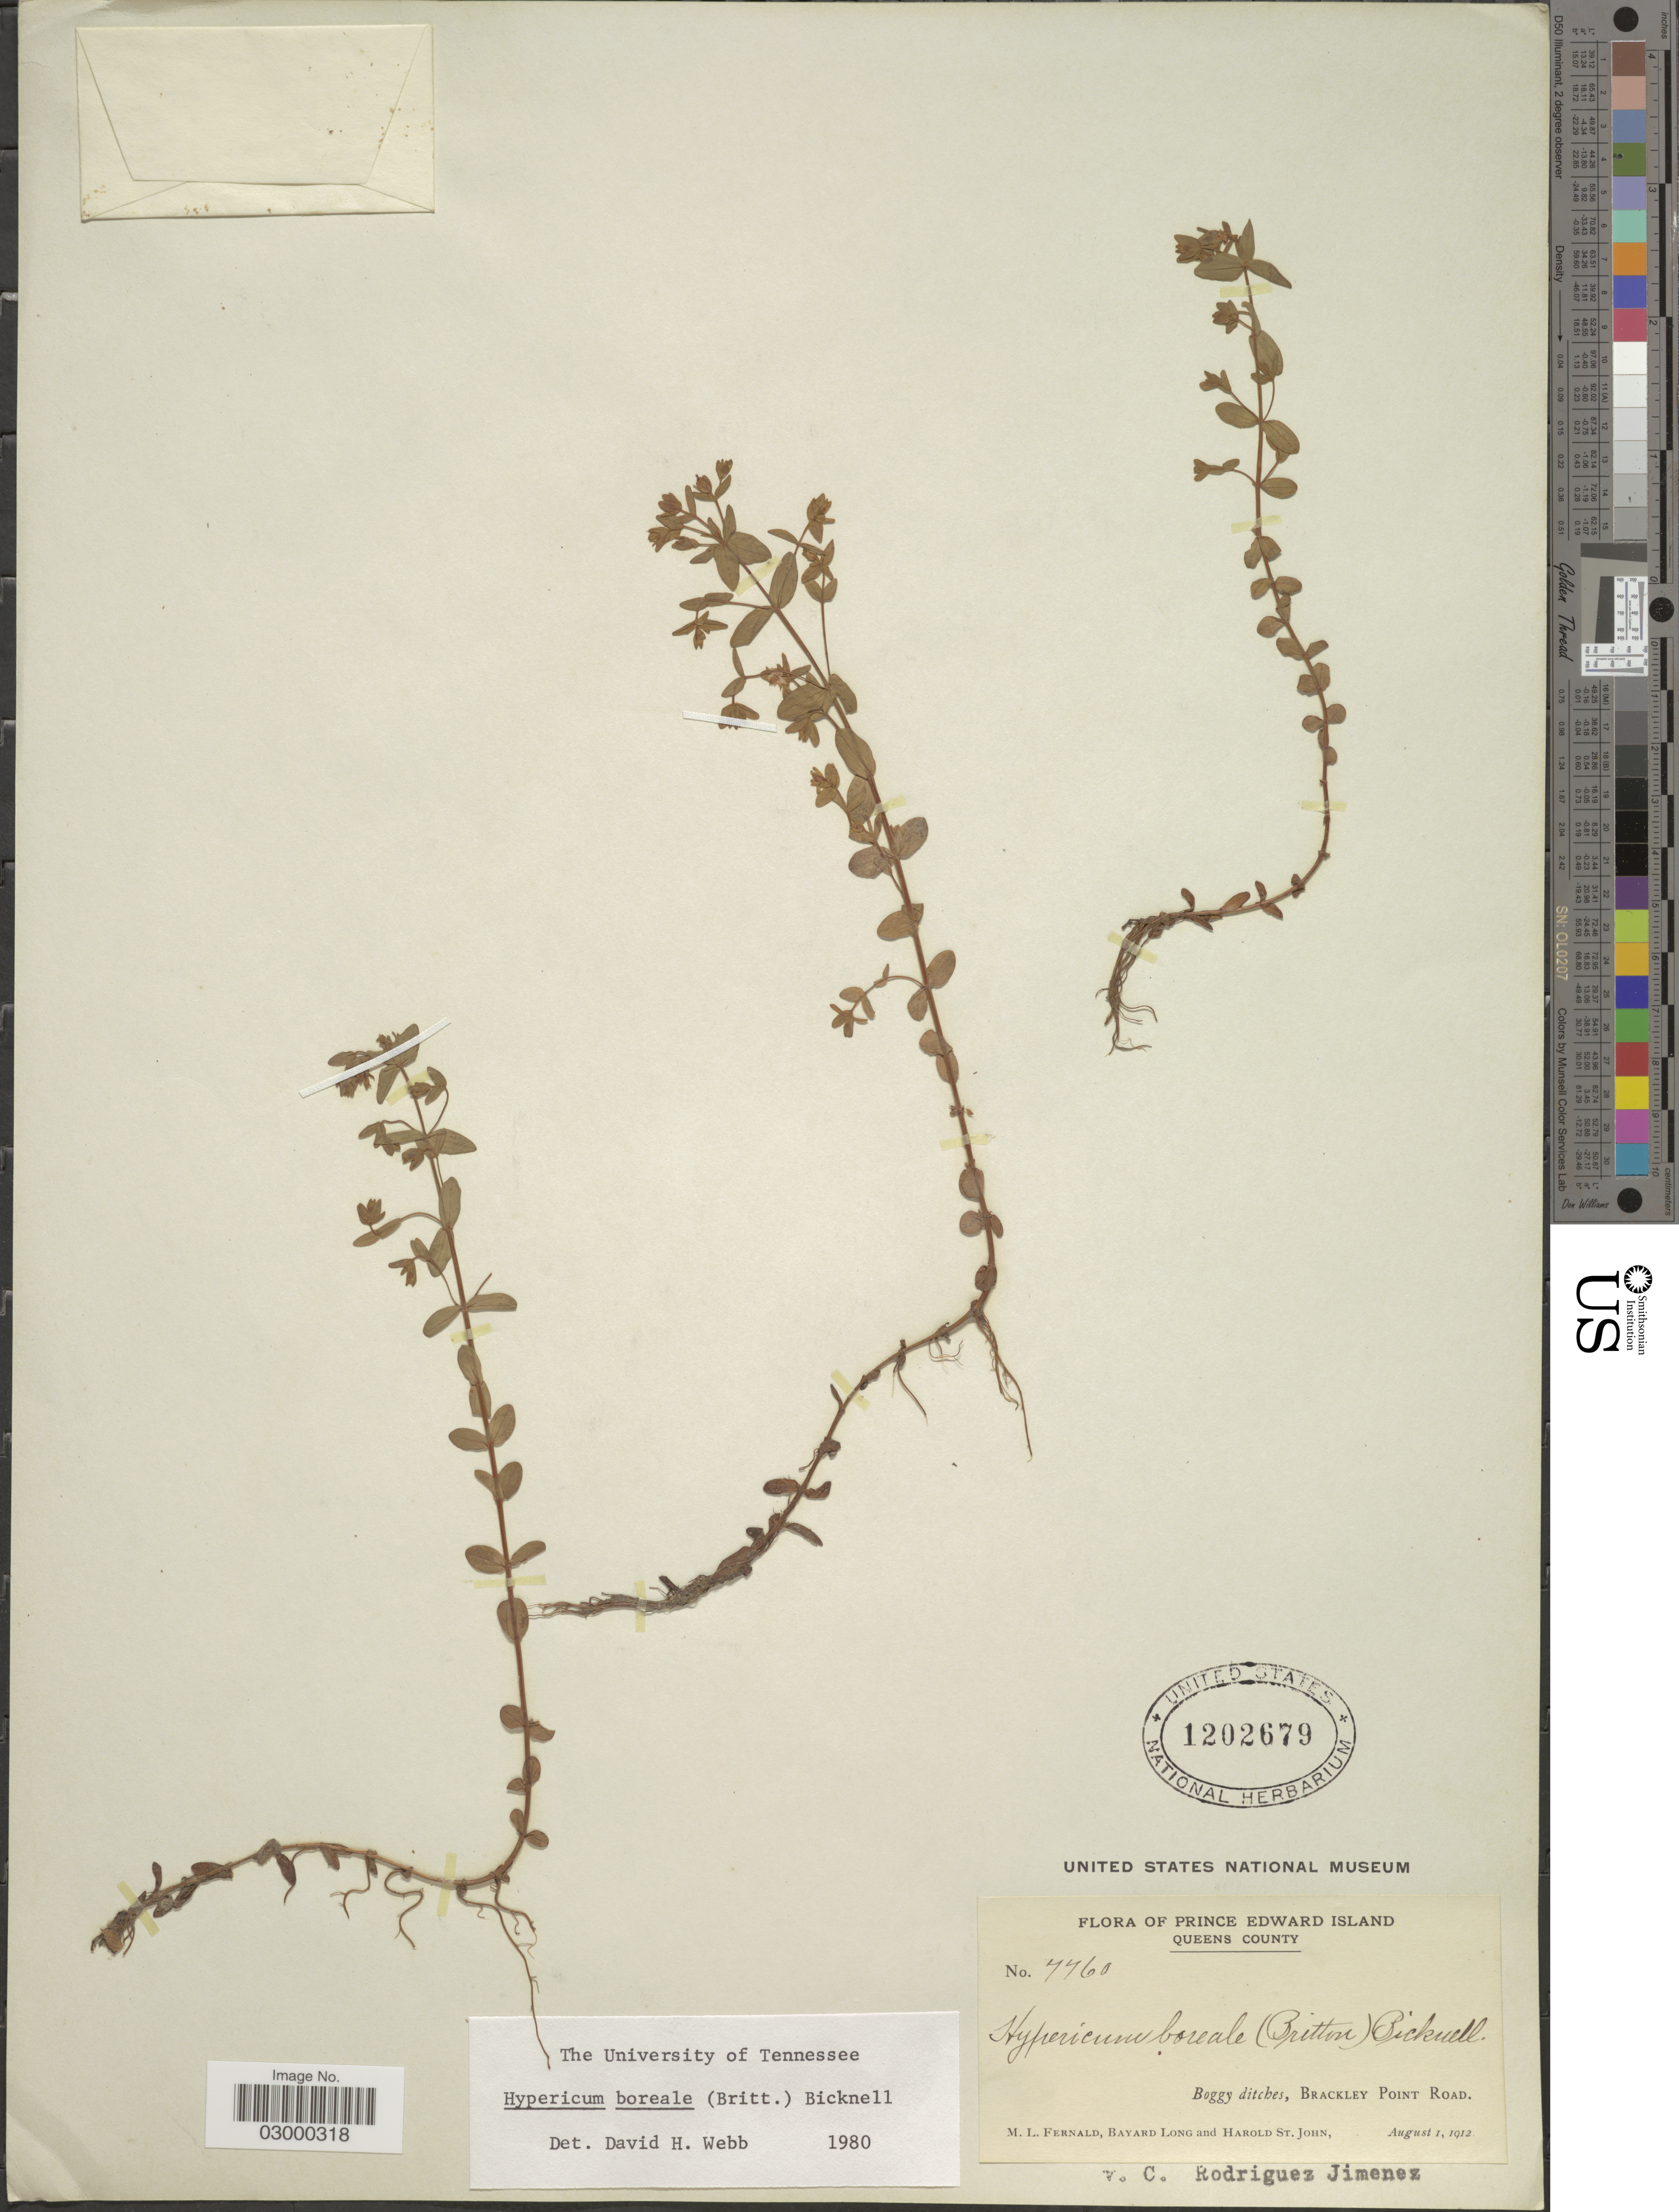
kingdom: Plantae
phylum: Tracheophyta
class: Magnoliopsida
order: Malpighiales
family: Hypericaceae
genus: Hypericum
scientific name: Hypericum boreale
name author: (Britton) E.P. Bicknell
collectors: M. L. Fernald, B. Long & H. St. John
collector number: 7760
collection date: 1912-08-01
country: Canada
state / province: Prince Edward Island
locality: Queens County, Boggy ditches, Brackley Point Road.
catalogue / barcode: US 1202679